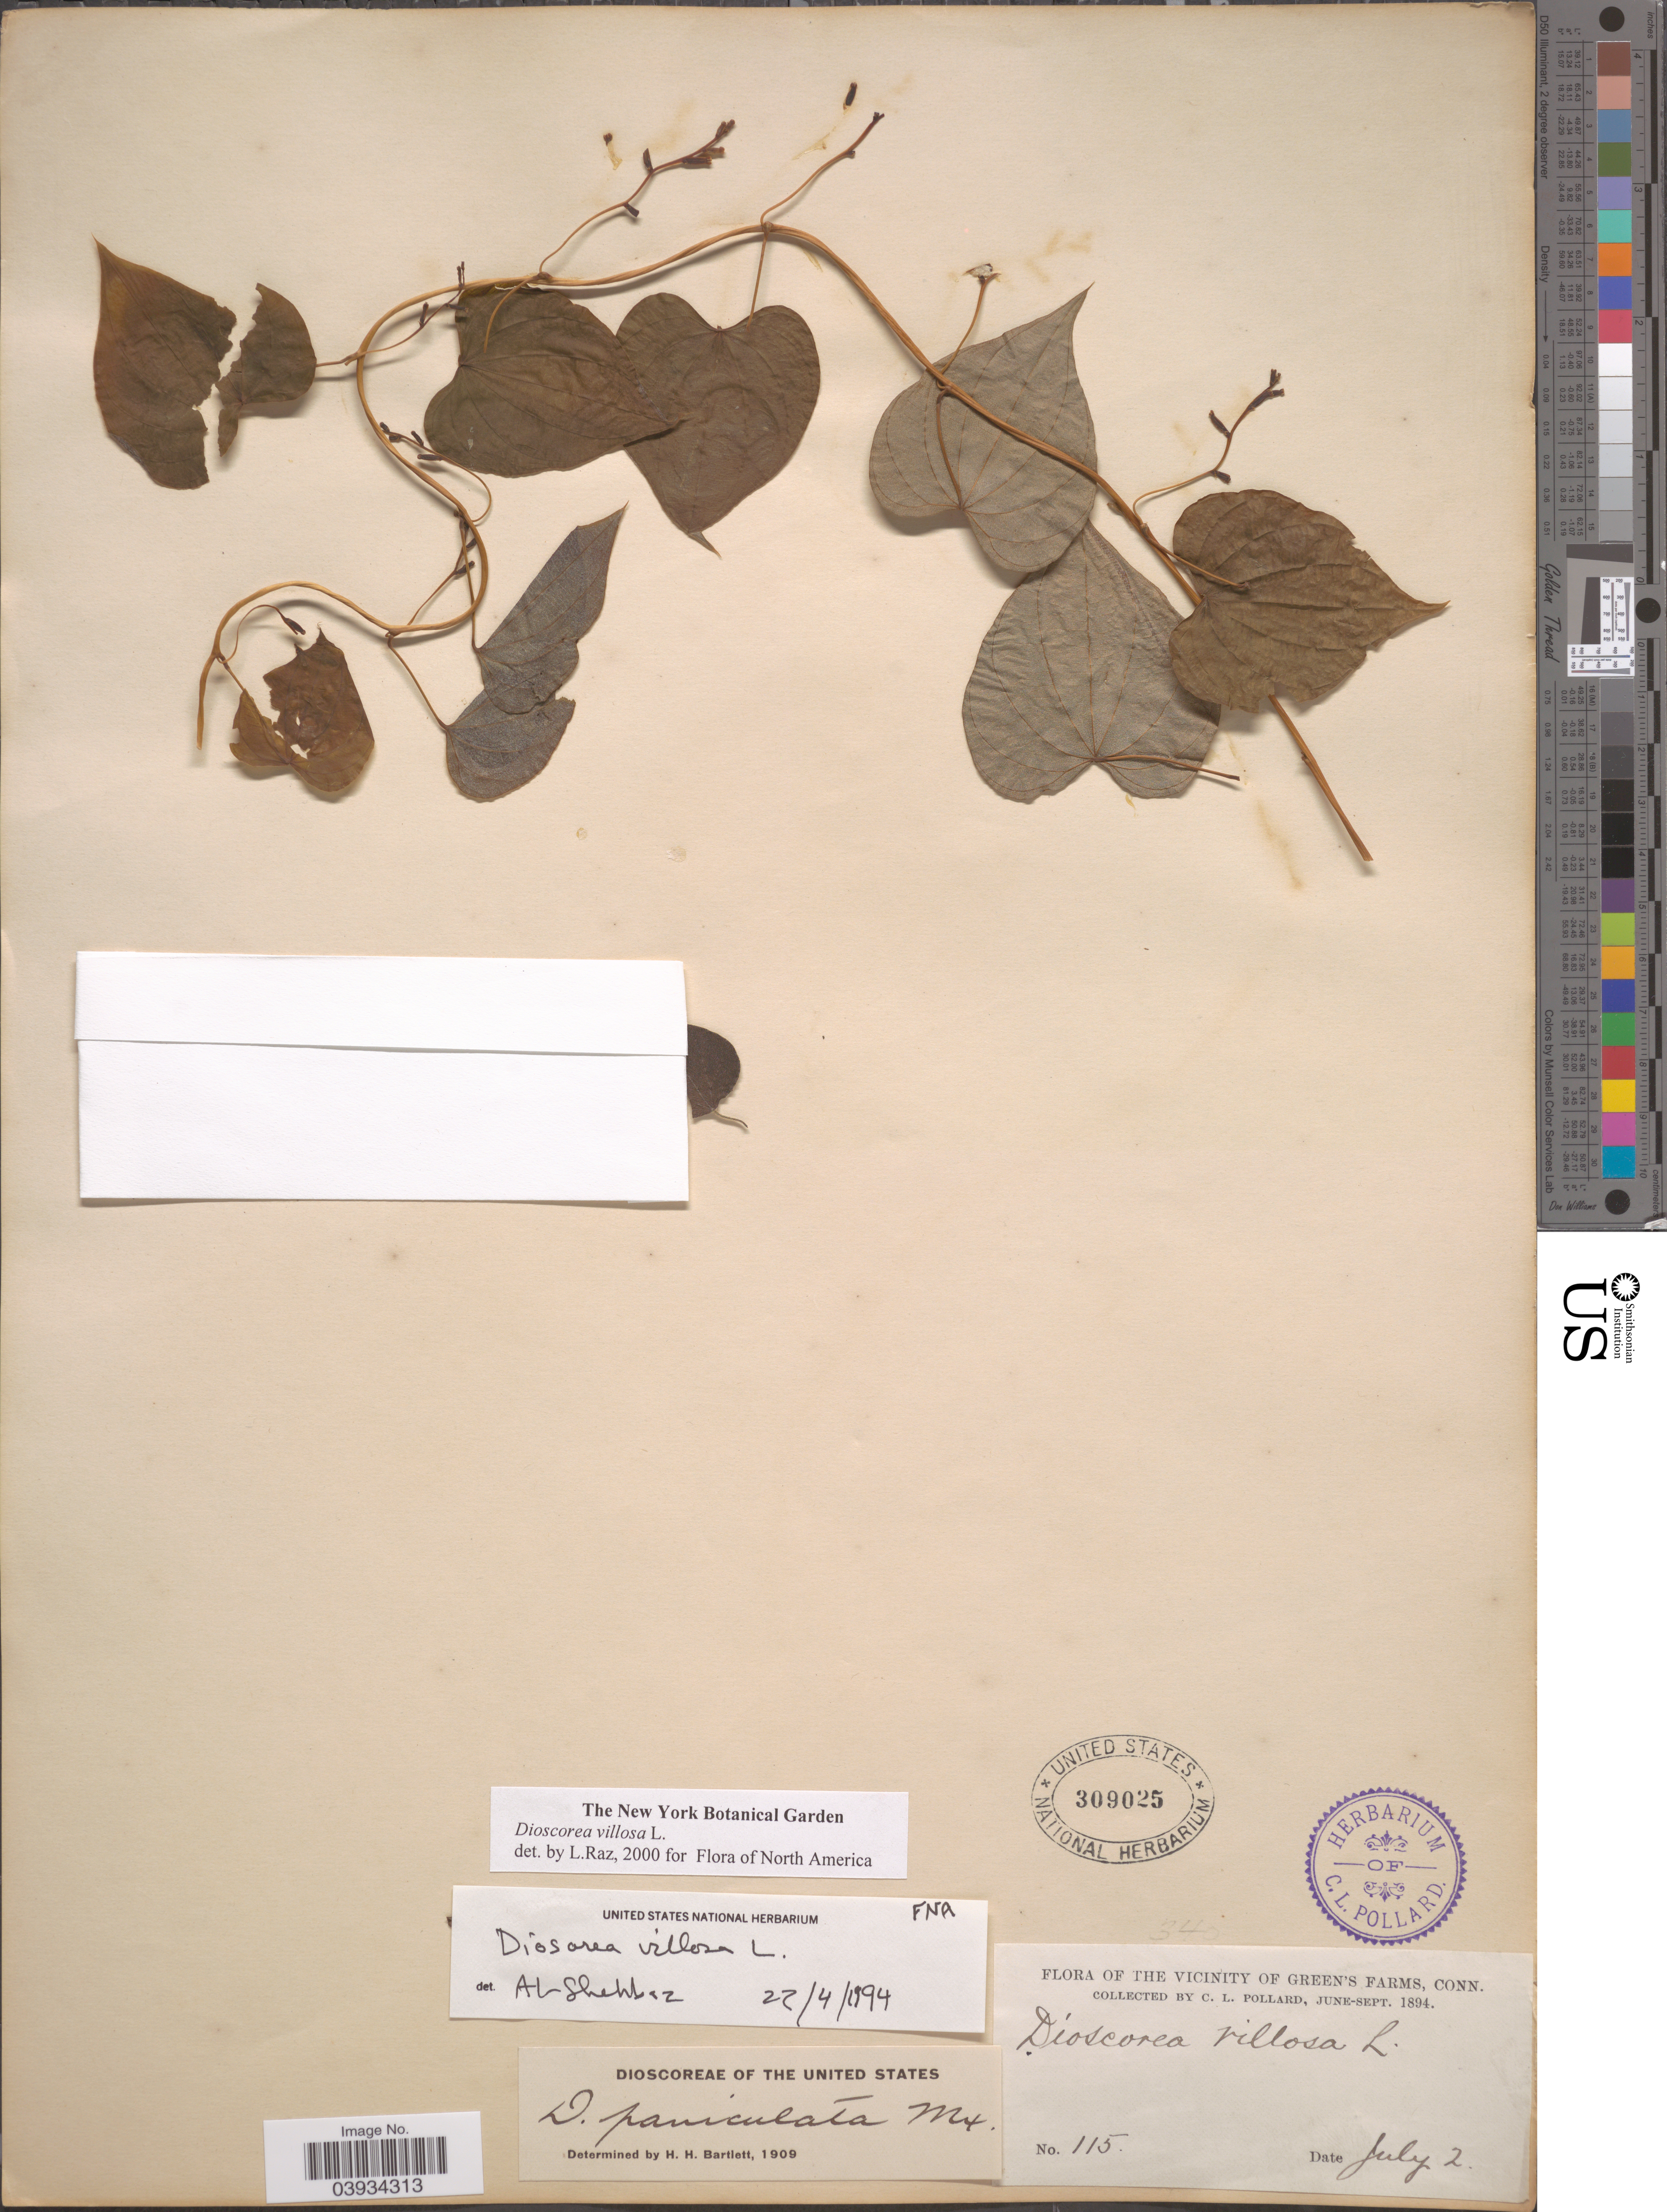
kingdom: Plantae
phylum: Tracheophyta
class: Liliopsida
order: Dioscoreales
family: Dioscoreaceae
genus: Dioscorea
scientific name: Dioscorea villosa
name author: L.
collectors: C. L. Pollard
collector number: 115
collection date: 1894-07-02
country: United States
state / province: Connecticut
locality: Vicinity of Green's Farms.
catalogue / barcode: US 309025